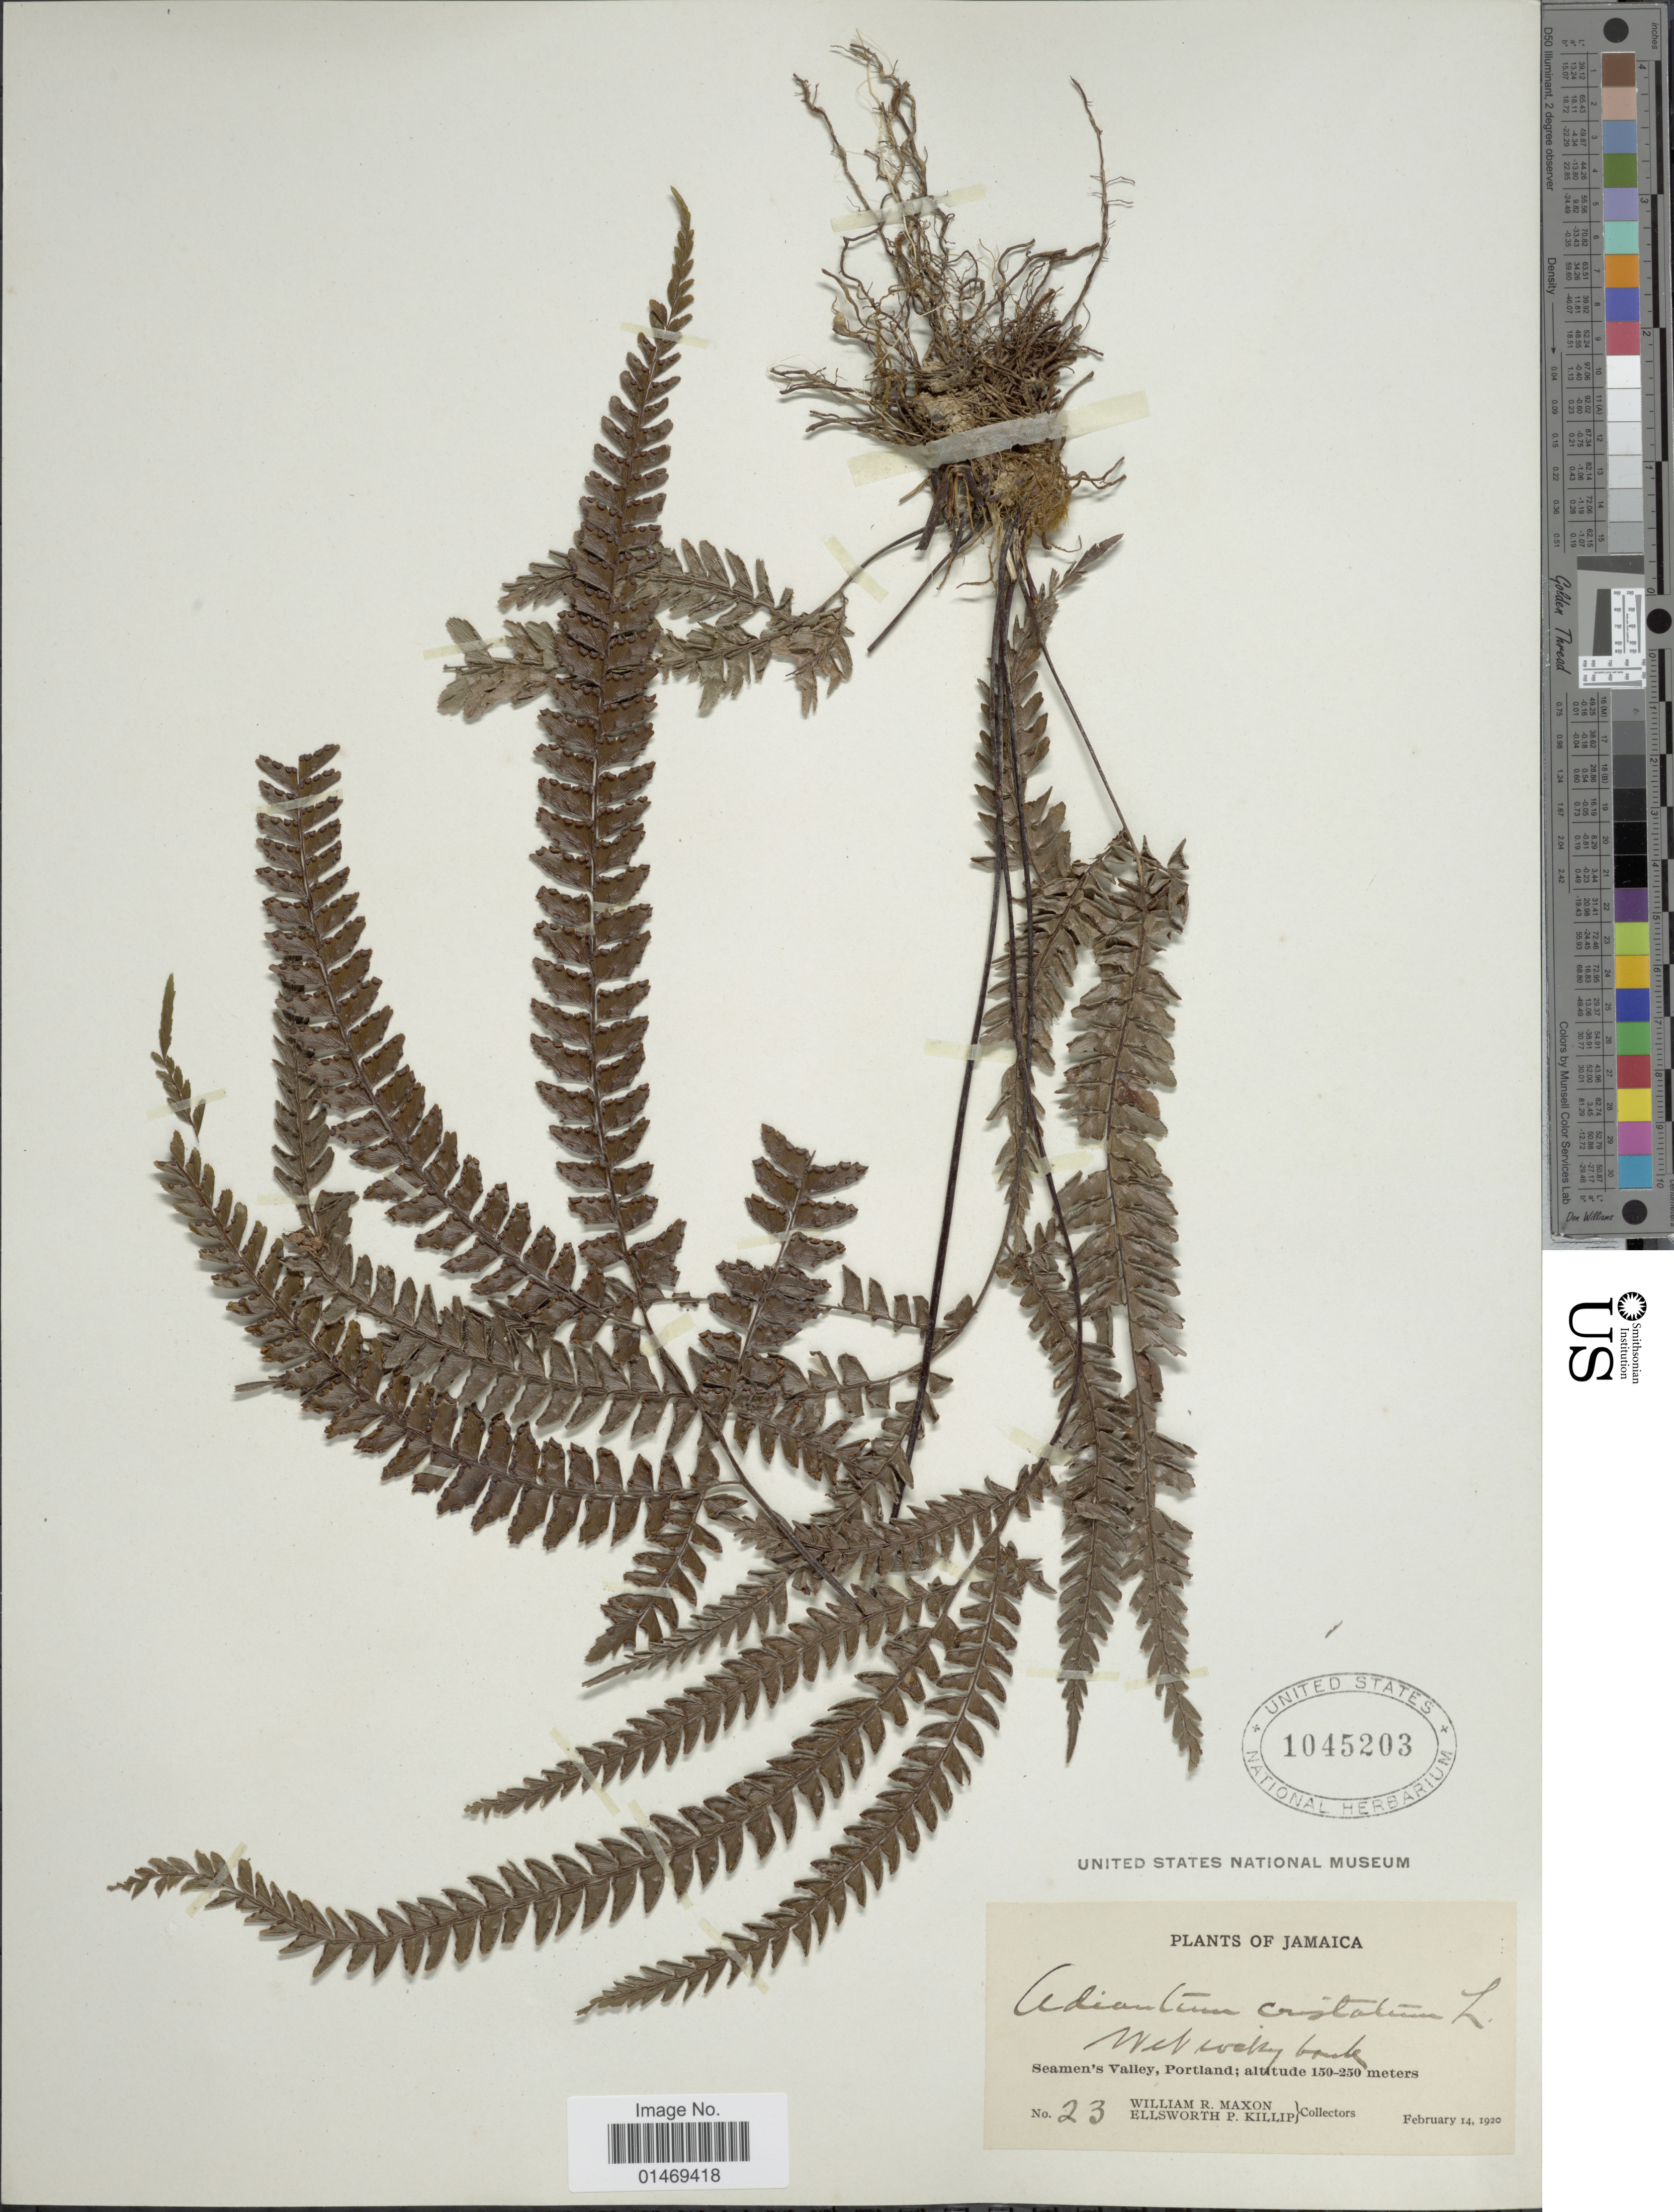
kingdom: Plantae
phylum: Tracheophyta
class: Polypodiopsida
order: Polypodiales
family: Pteridaceae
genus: Adiantum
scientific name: Adiantum pyramidale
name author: (L.) Willd.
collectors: W. R. Maxon & E. P. Killip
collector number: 23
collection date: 1920-02-14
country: Jamaica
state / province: Portland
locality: Seamen's Valley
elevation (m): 150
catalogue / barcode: US 1045203